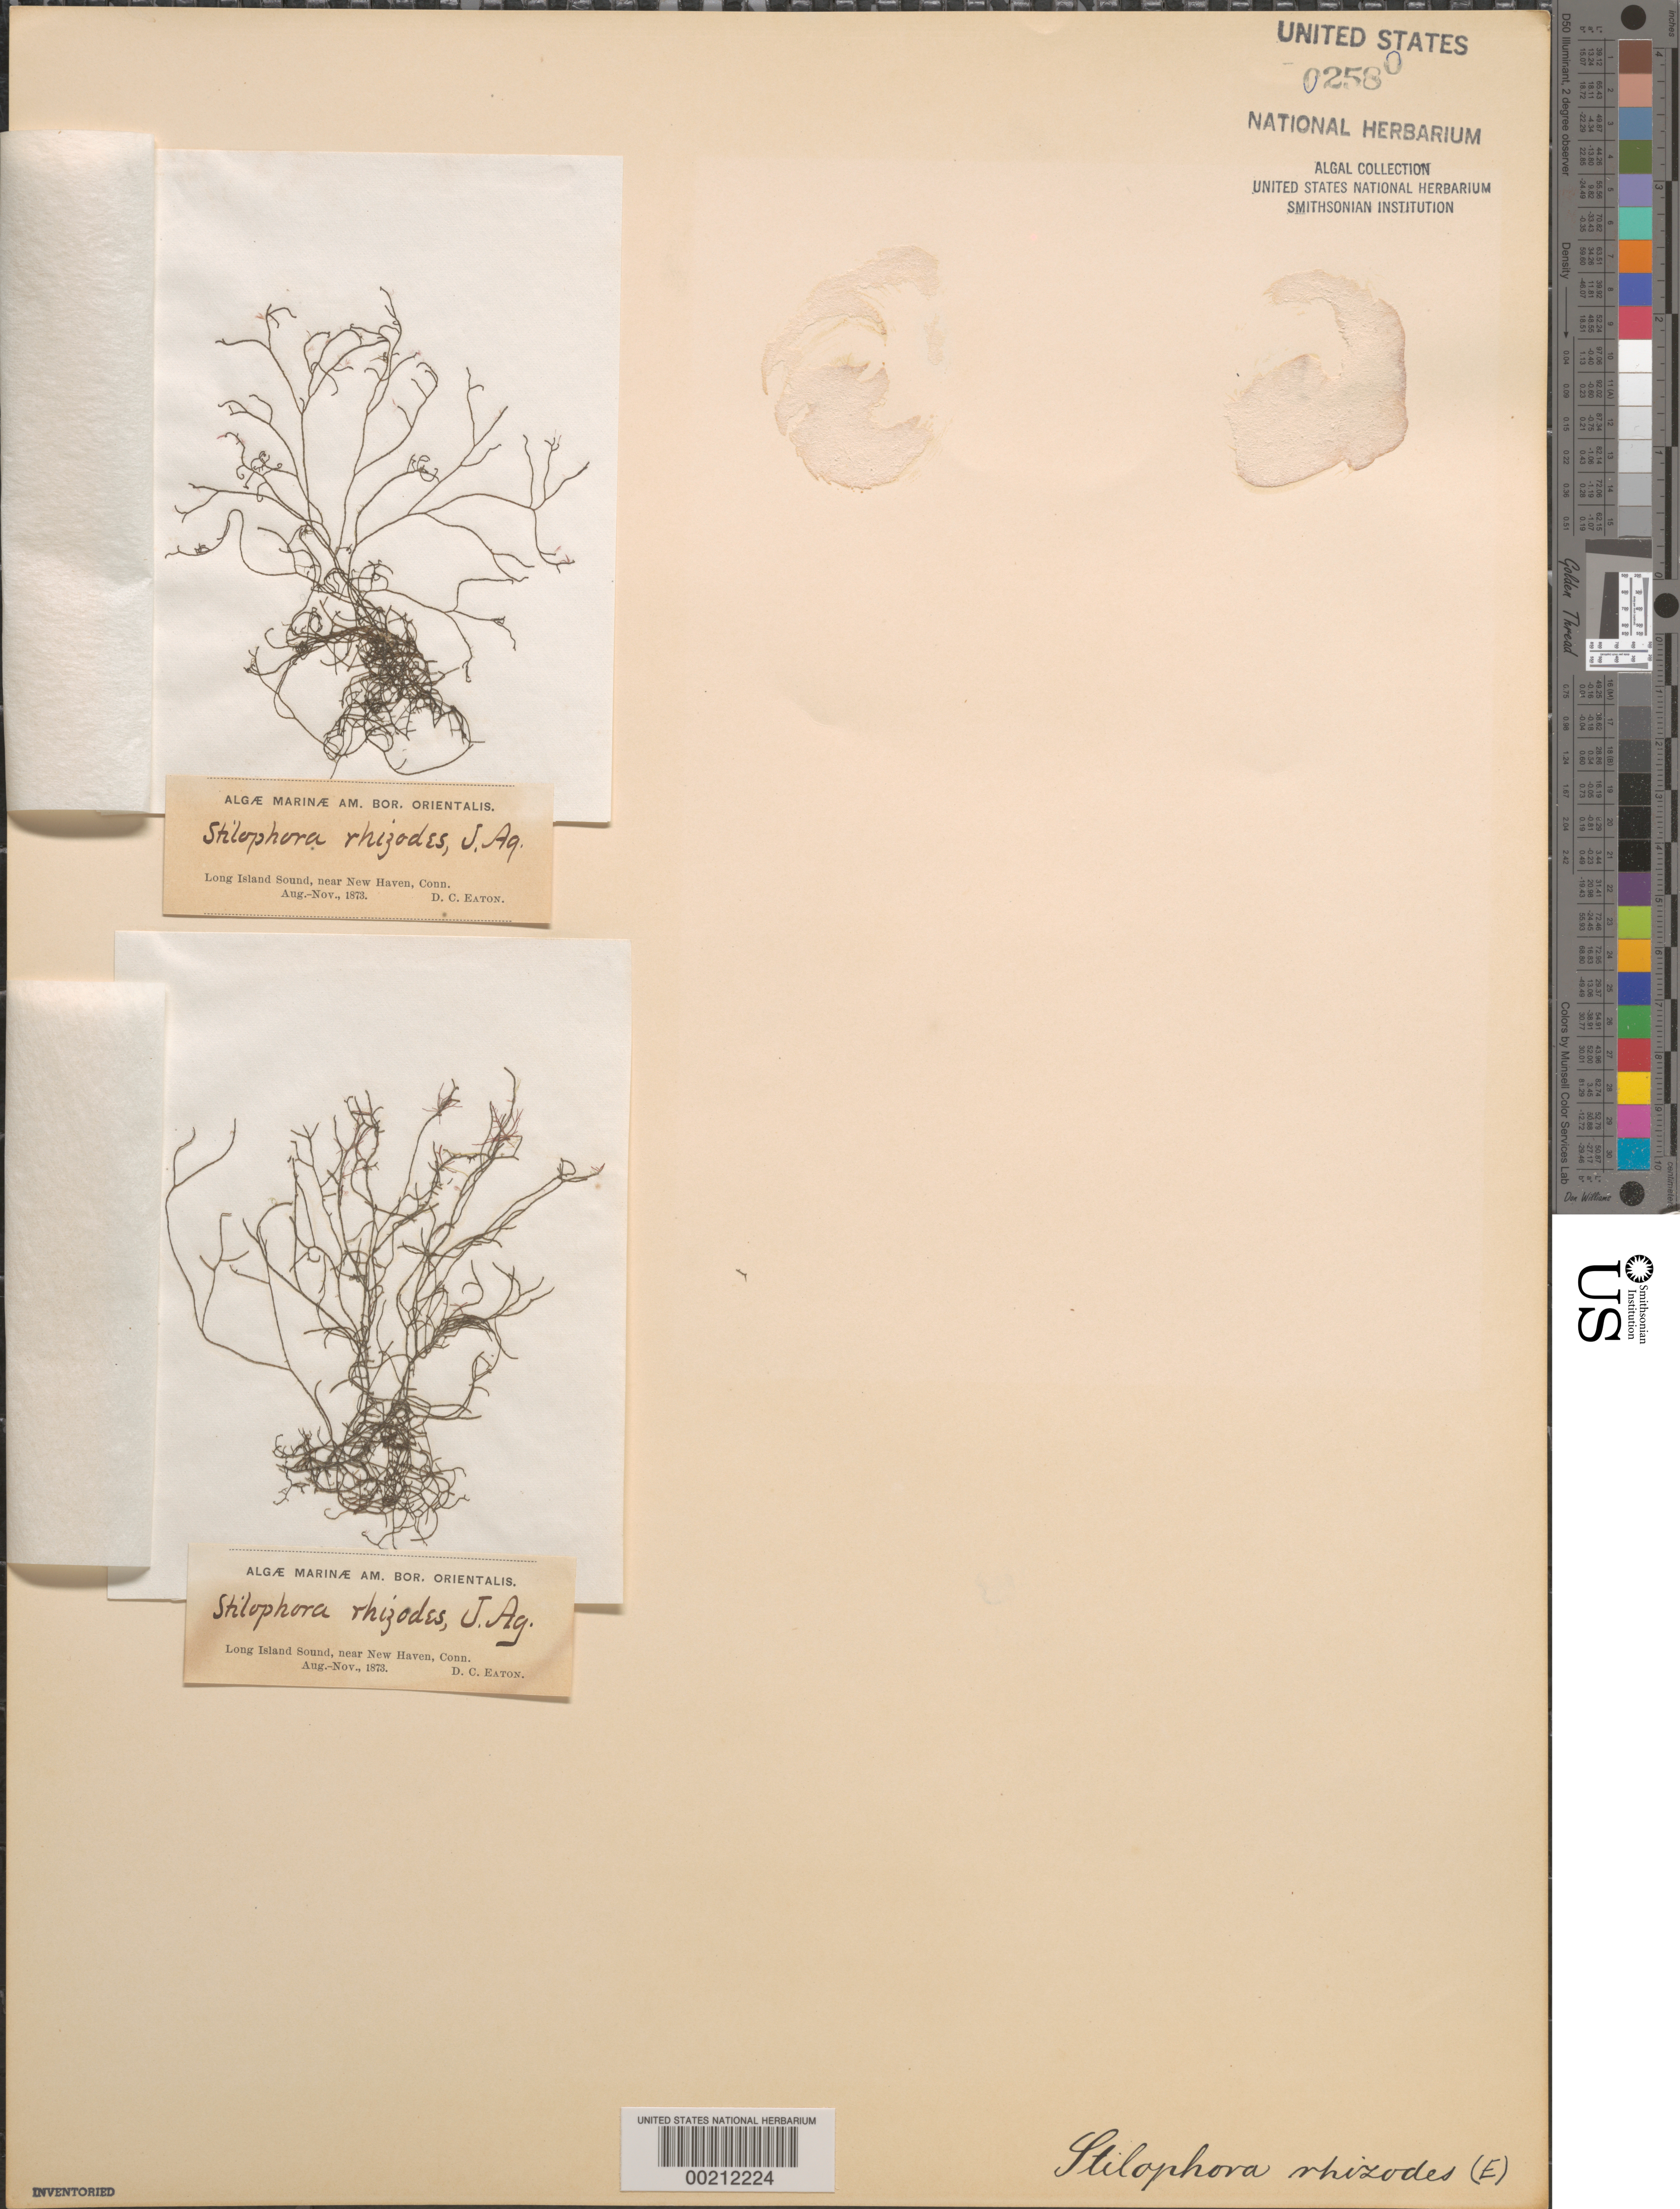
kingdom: Chromista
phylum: Ochrophyta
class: Phaeophyceae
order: Ectocarpales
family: Chordariaceae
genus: Stilophora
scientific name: Stilophora tenella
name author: (Esper) P.C. Silva in P.C. Silva et al.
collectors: D. C. Eaton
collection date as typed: Aug 1873 to -- Nov 1873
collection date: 1873-08/1873-11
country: United States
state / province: Connecticut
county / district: New Haven County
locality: Long Island Sound, near New Haven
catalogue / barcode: US 2580